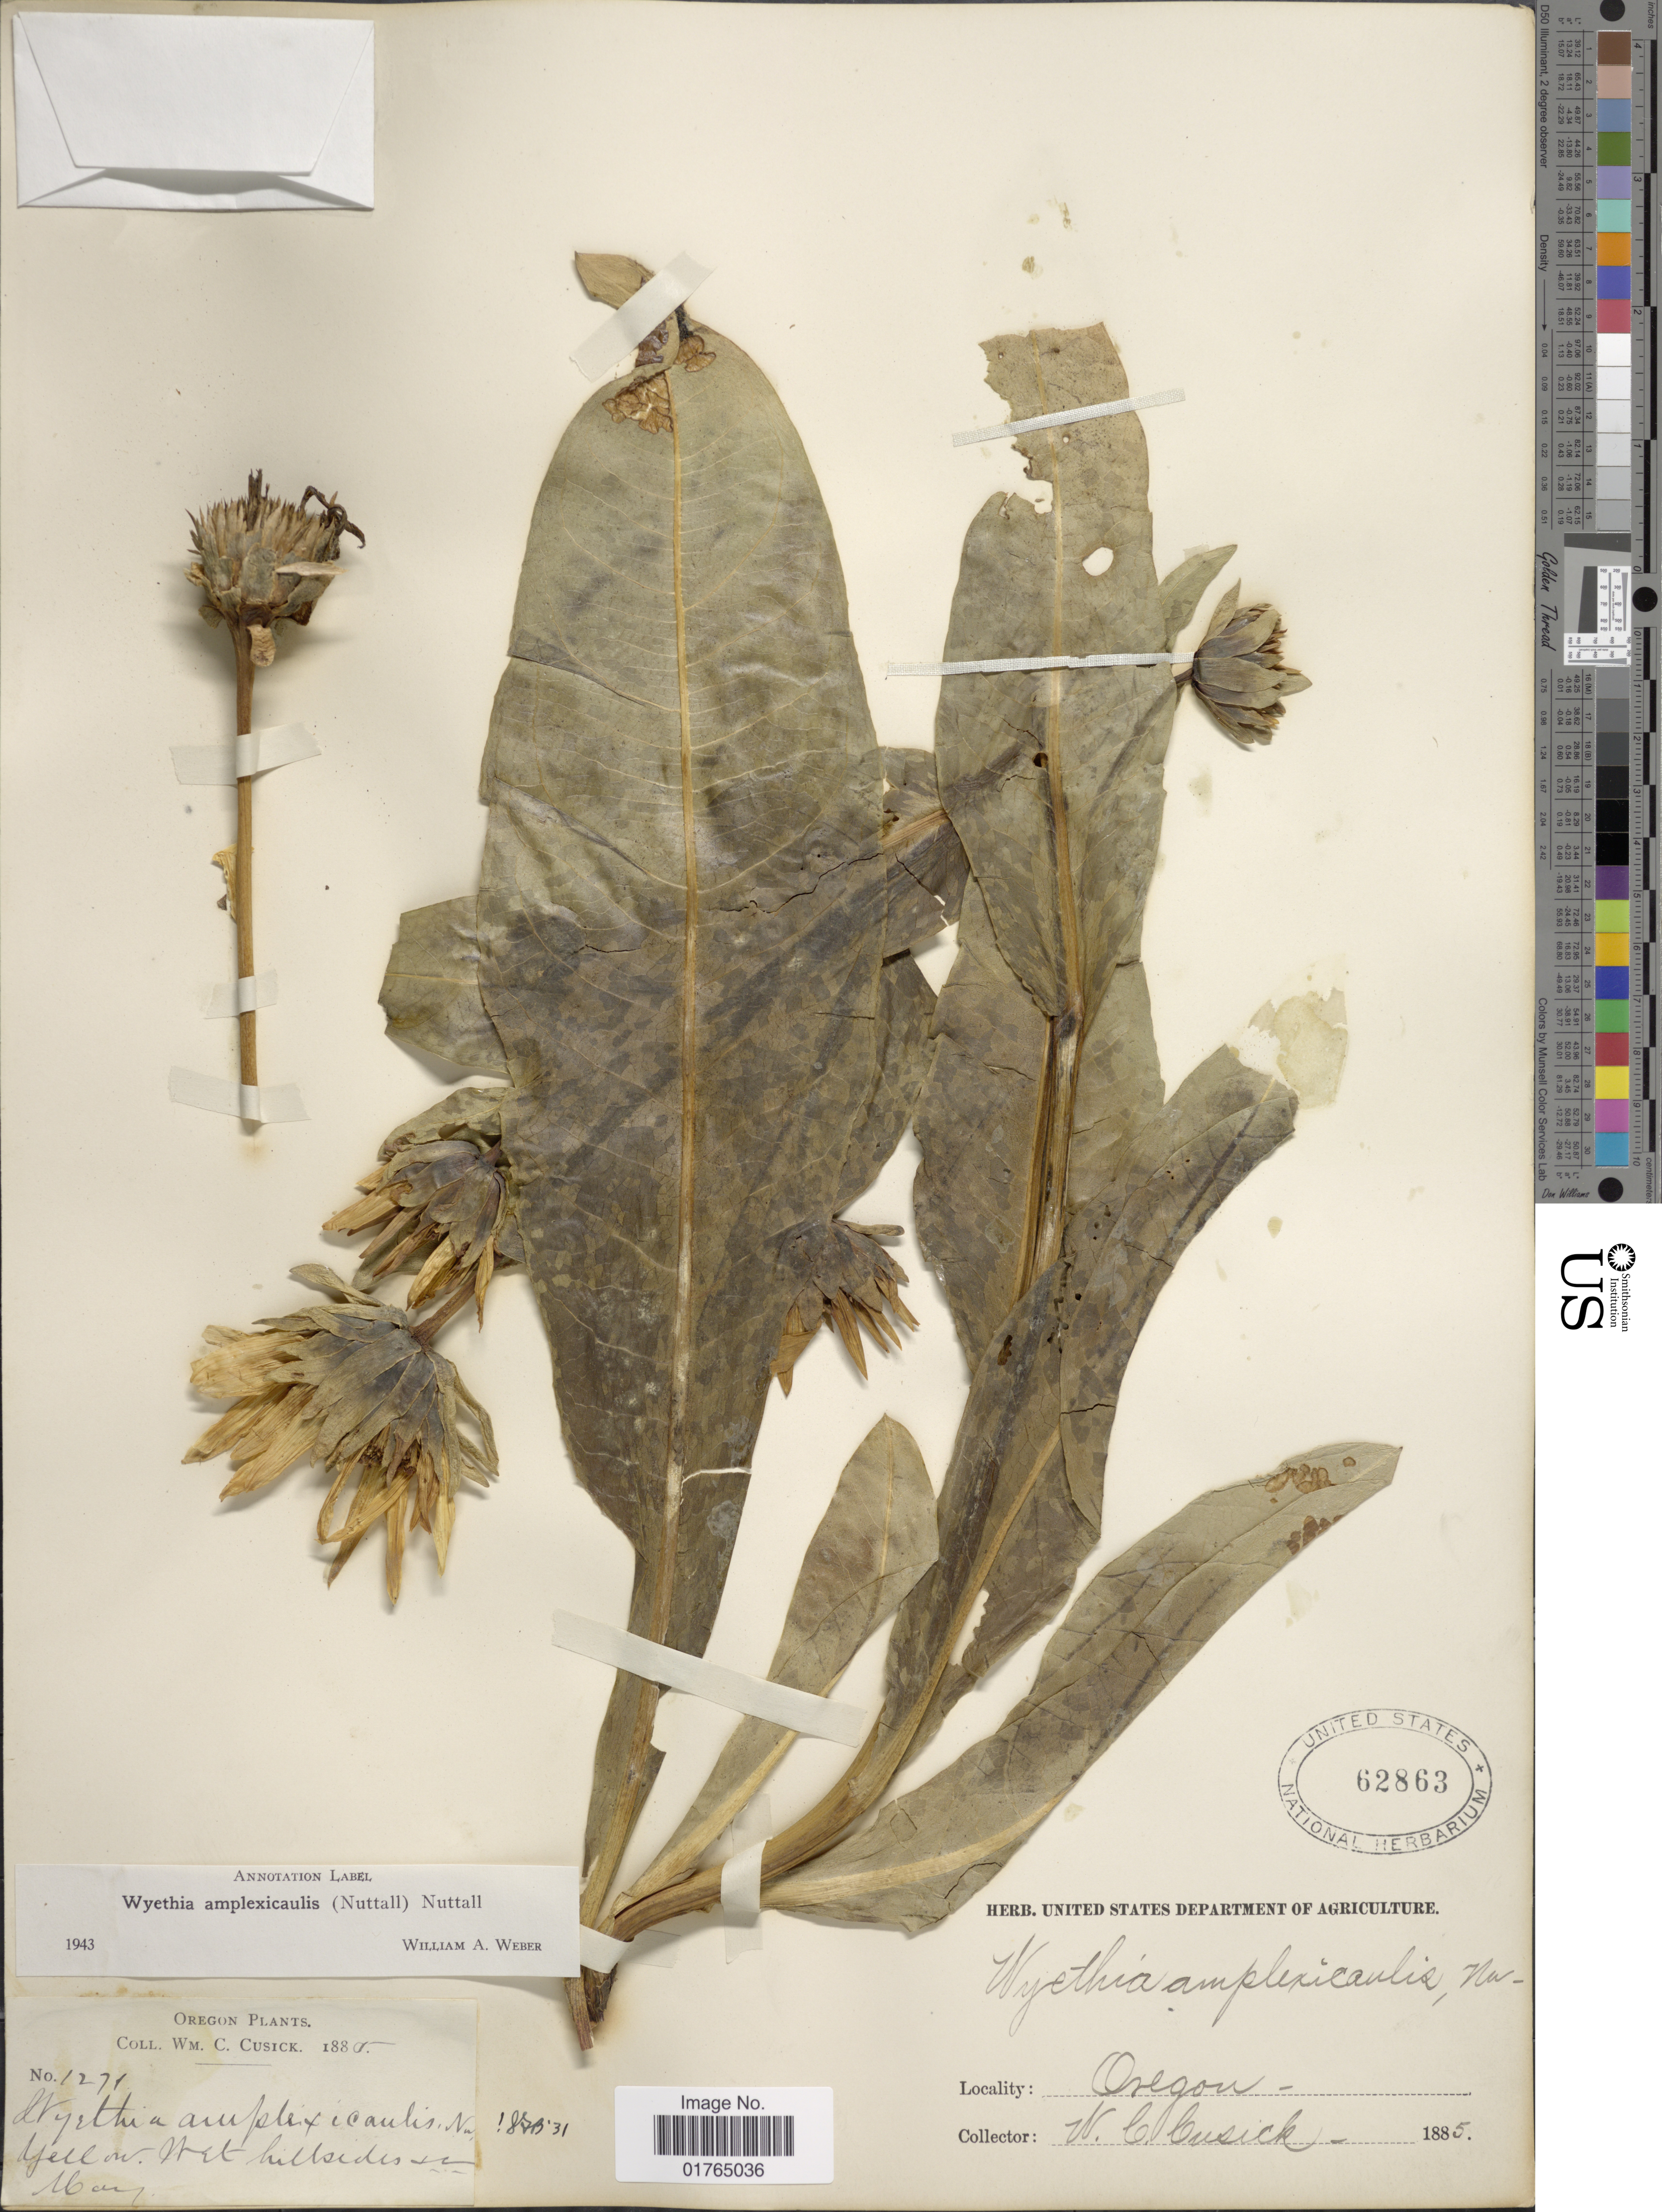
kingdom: Plantae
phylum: Tracheophyta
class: Magnoliopsida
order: Asterales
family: Asteraceae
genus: Wyethia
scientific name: Wyethia amplexicaulis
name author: Nutt.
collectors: W. C. Cusick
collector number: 1271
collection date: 1885-05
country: United States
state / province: Oregon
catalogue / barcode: US 62863